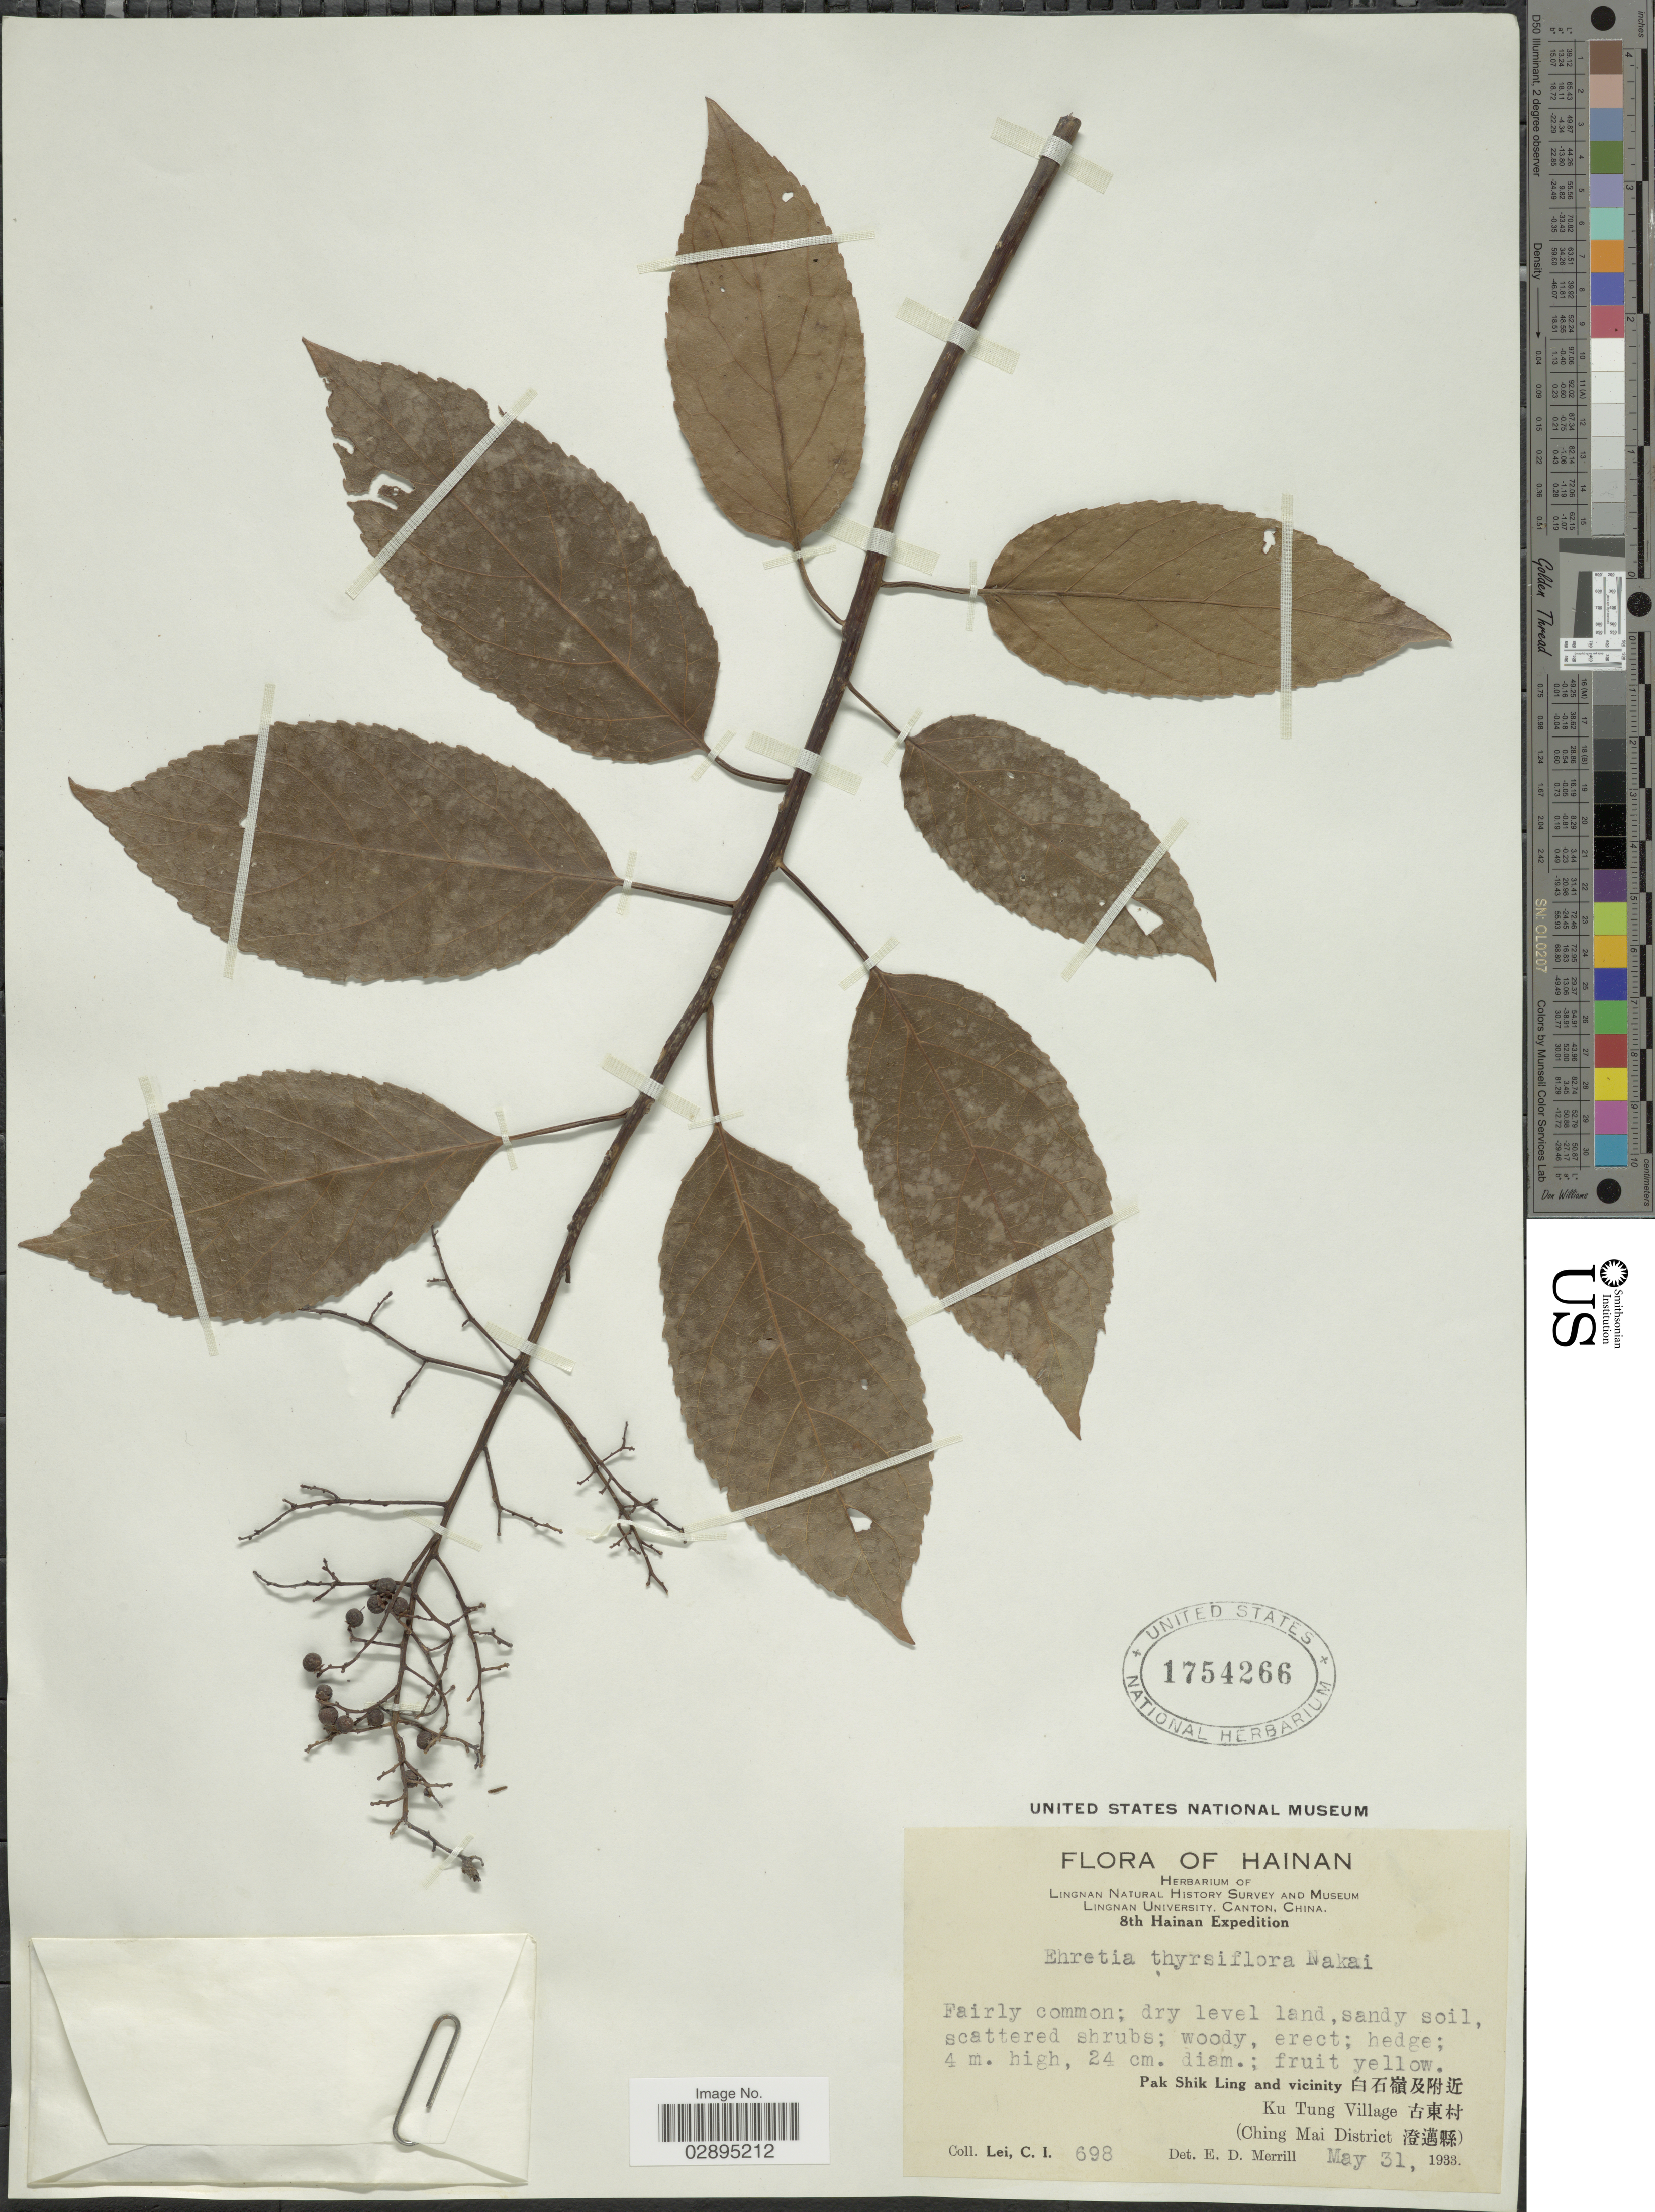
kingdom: Plantae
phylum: Tracheophyta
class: Magnoliopsida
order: Boraginales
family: Ehretiaceae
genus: Ehretia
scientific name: Ehretia acuminata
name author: R. Br.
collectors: C. I. Lei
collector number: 698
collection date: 1933-05-31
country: China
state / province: Hainan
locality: Pak Shik Ling and vicinity. Ku Tung Village (Ching Mai District).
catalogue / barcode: US 1754266